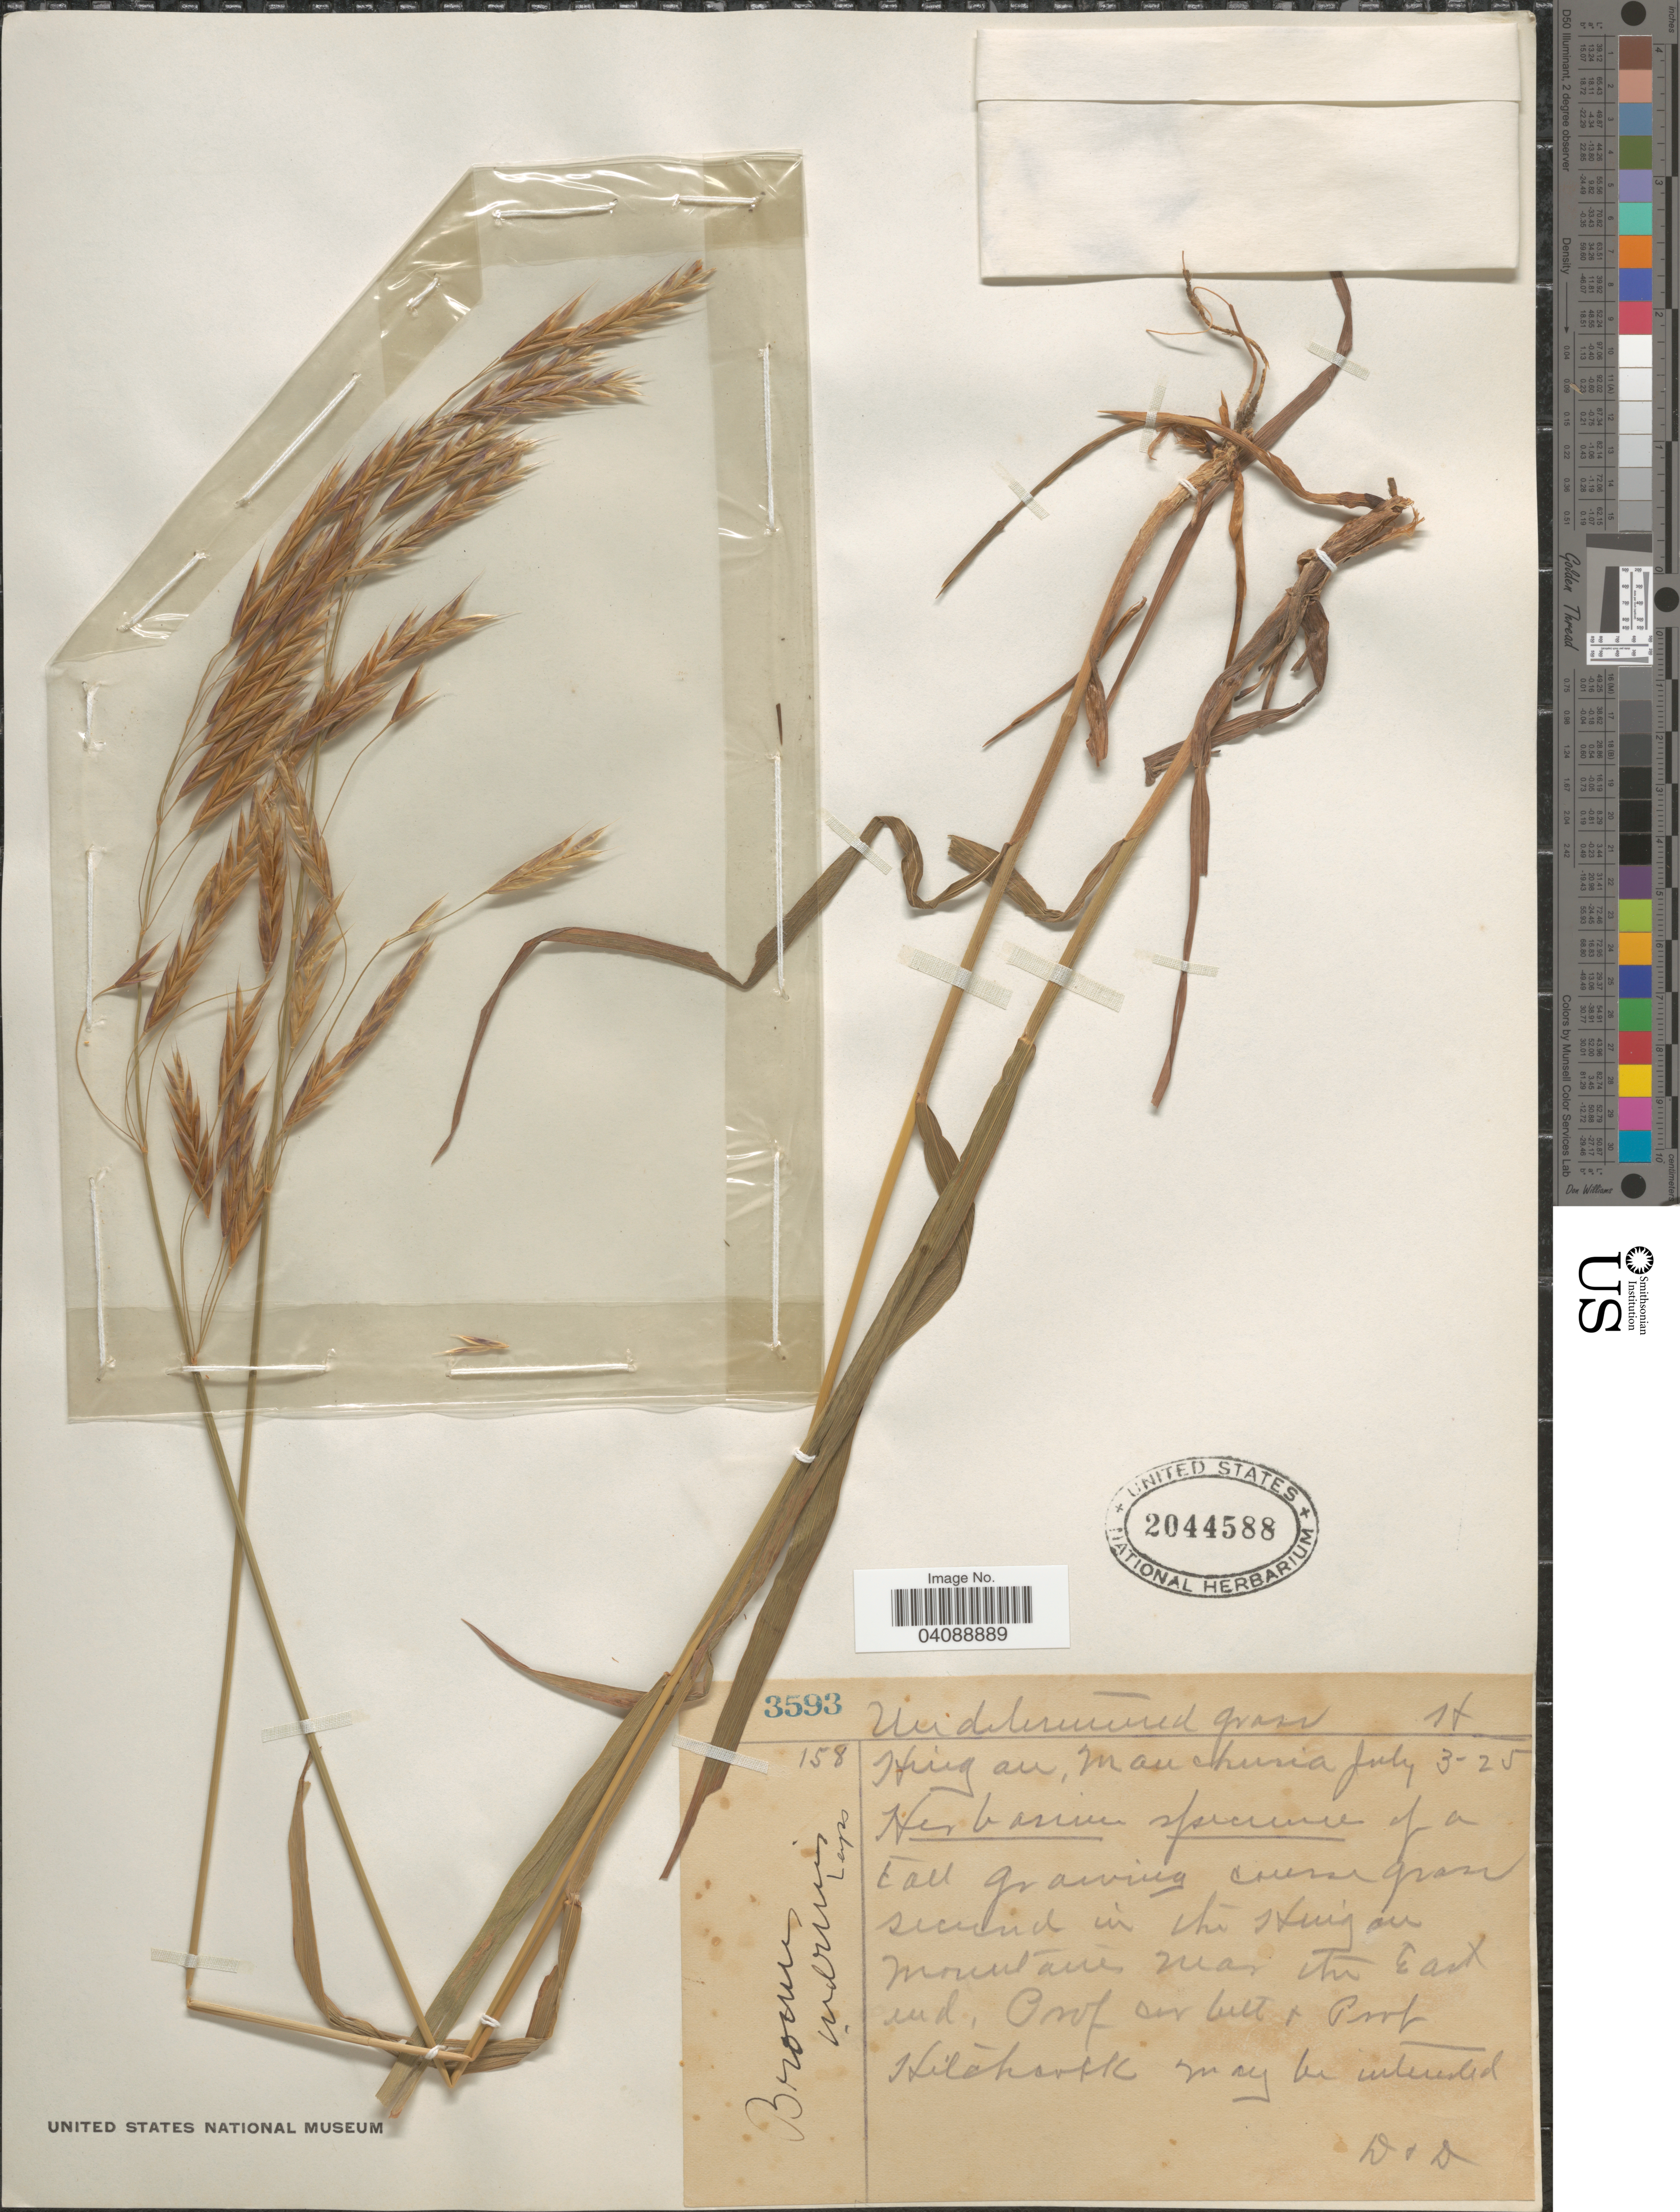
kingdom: Plantae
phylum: Tracheophyta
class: Liliopsida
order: Poales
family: Poaceae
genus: Bromus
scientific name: Bromus inermis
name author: Leyss.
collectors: D & D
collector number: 3593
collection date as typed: Transcribed d/m/y: 3/7/25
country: China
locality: Hing an. Manchuria.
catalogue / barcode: US 2044588